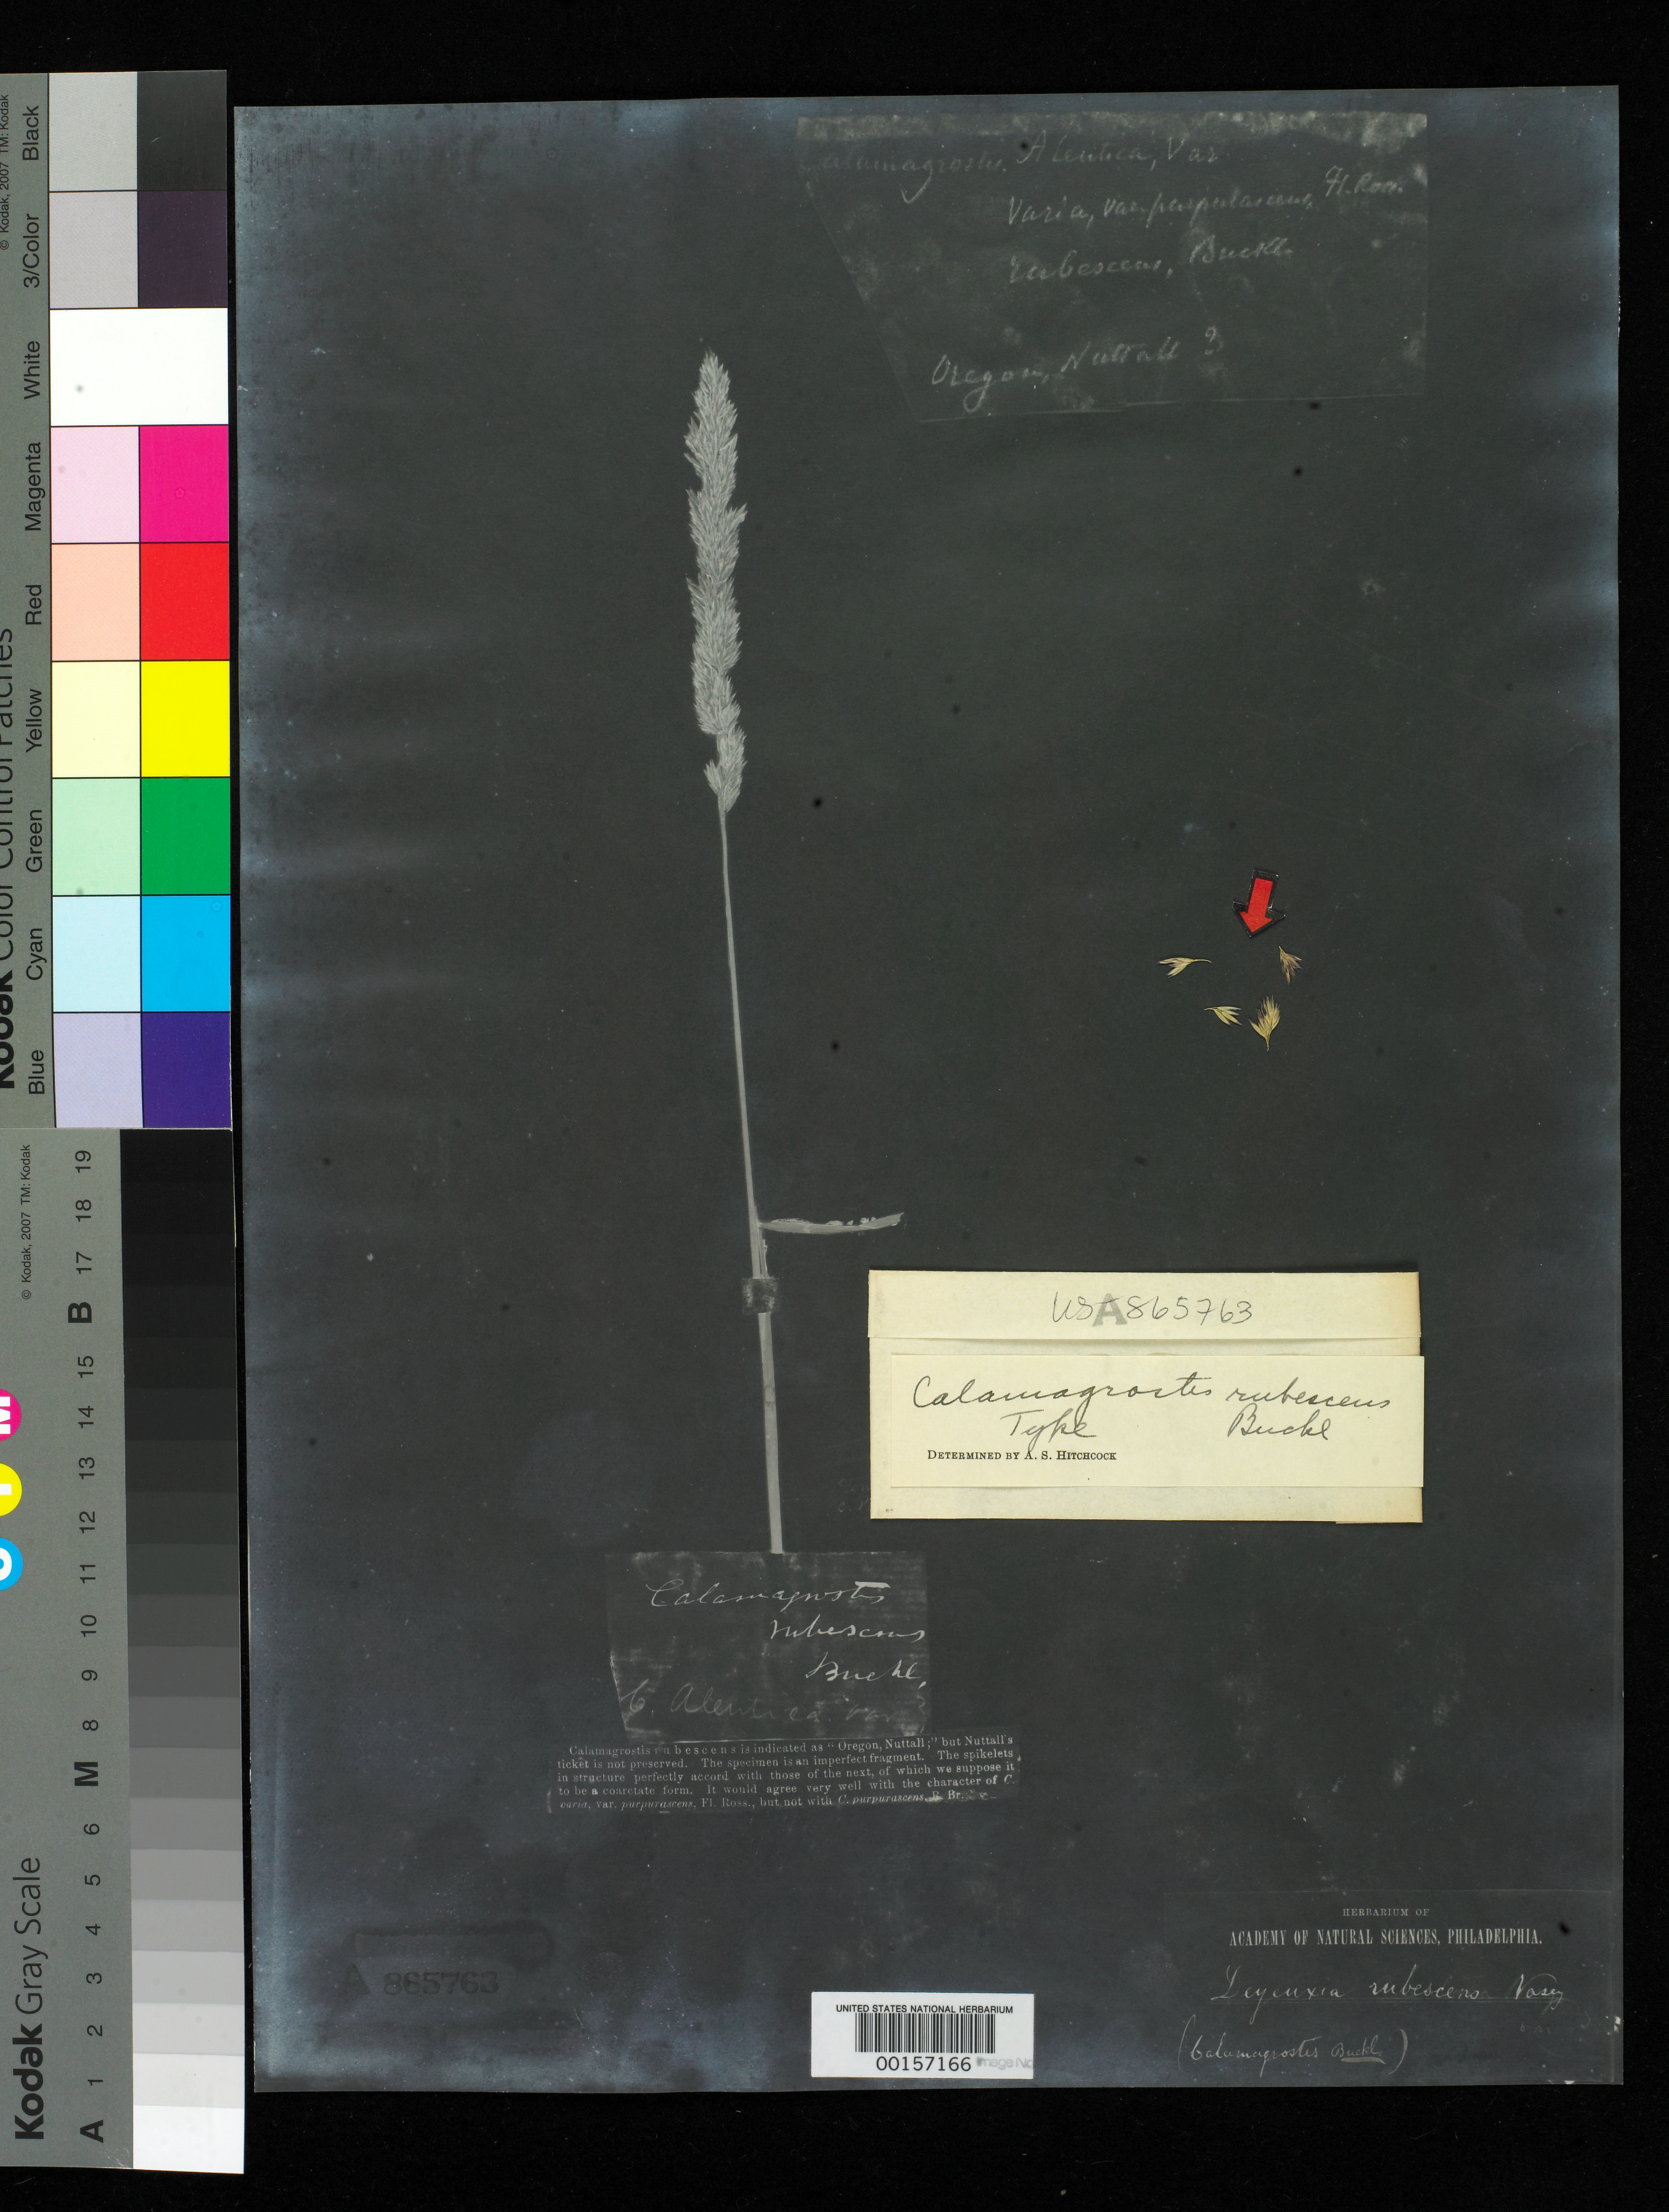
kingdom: Plantae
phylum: Tracheophyta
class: Liliopsida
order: Poales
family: Poaceae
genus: Calamagrostis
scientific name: Calamagrostis rubescens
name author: Buckley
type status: Type Fragment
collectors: T. Nuttall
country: United States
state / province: Oregon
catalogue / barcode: US 865763A